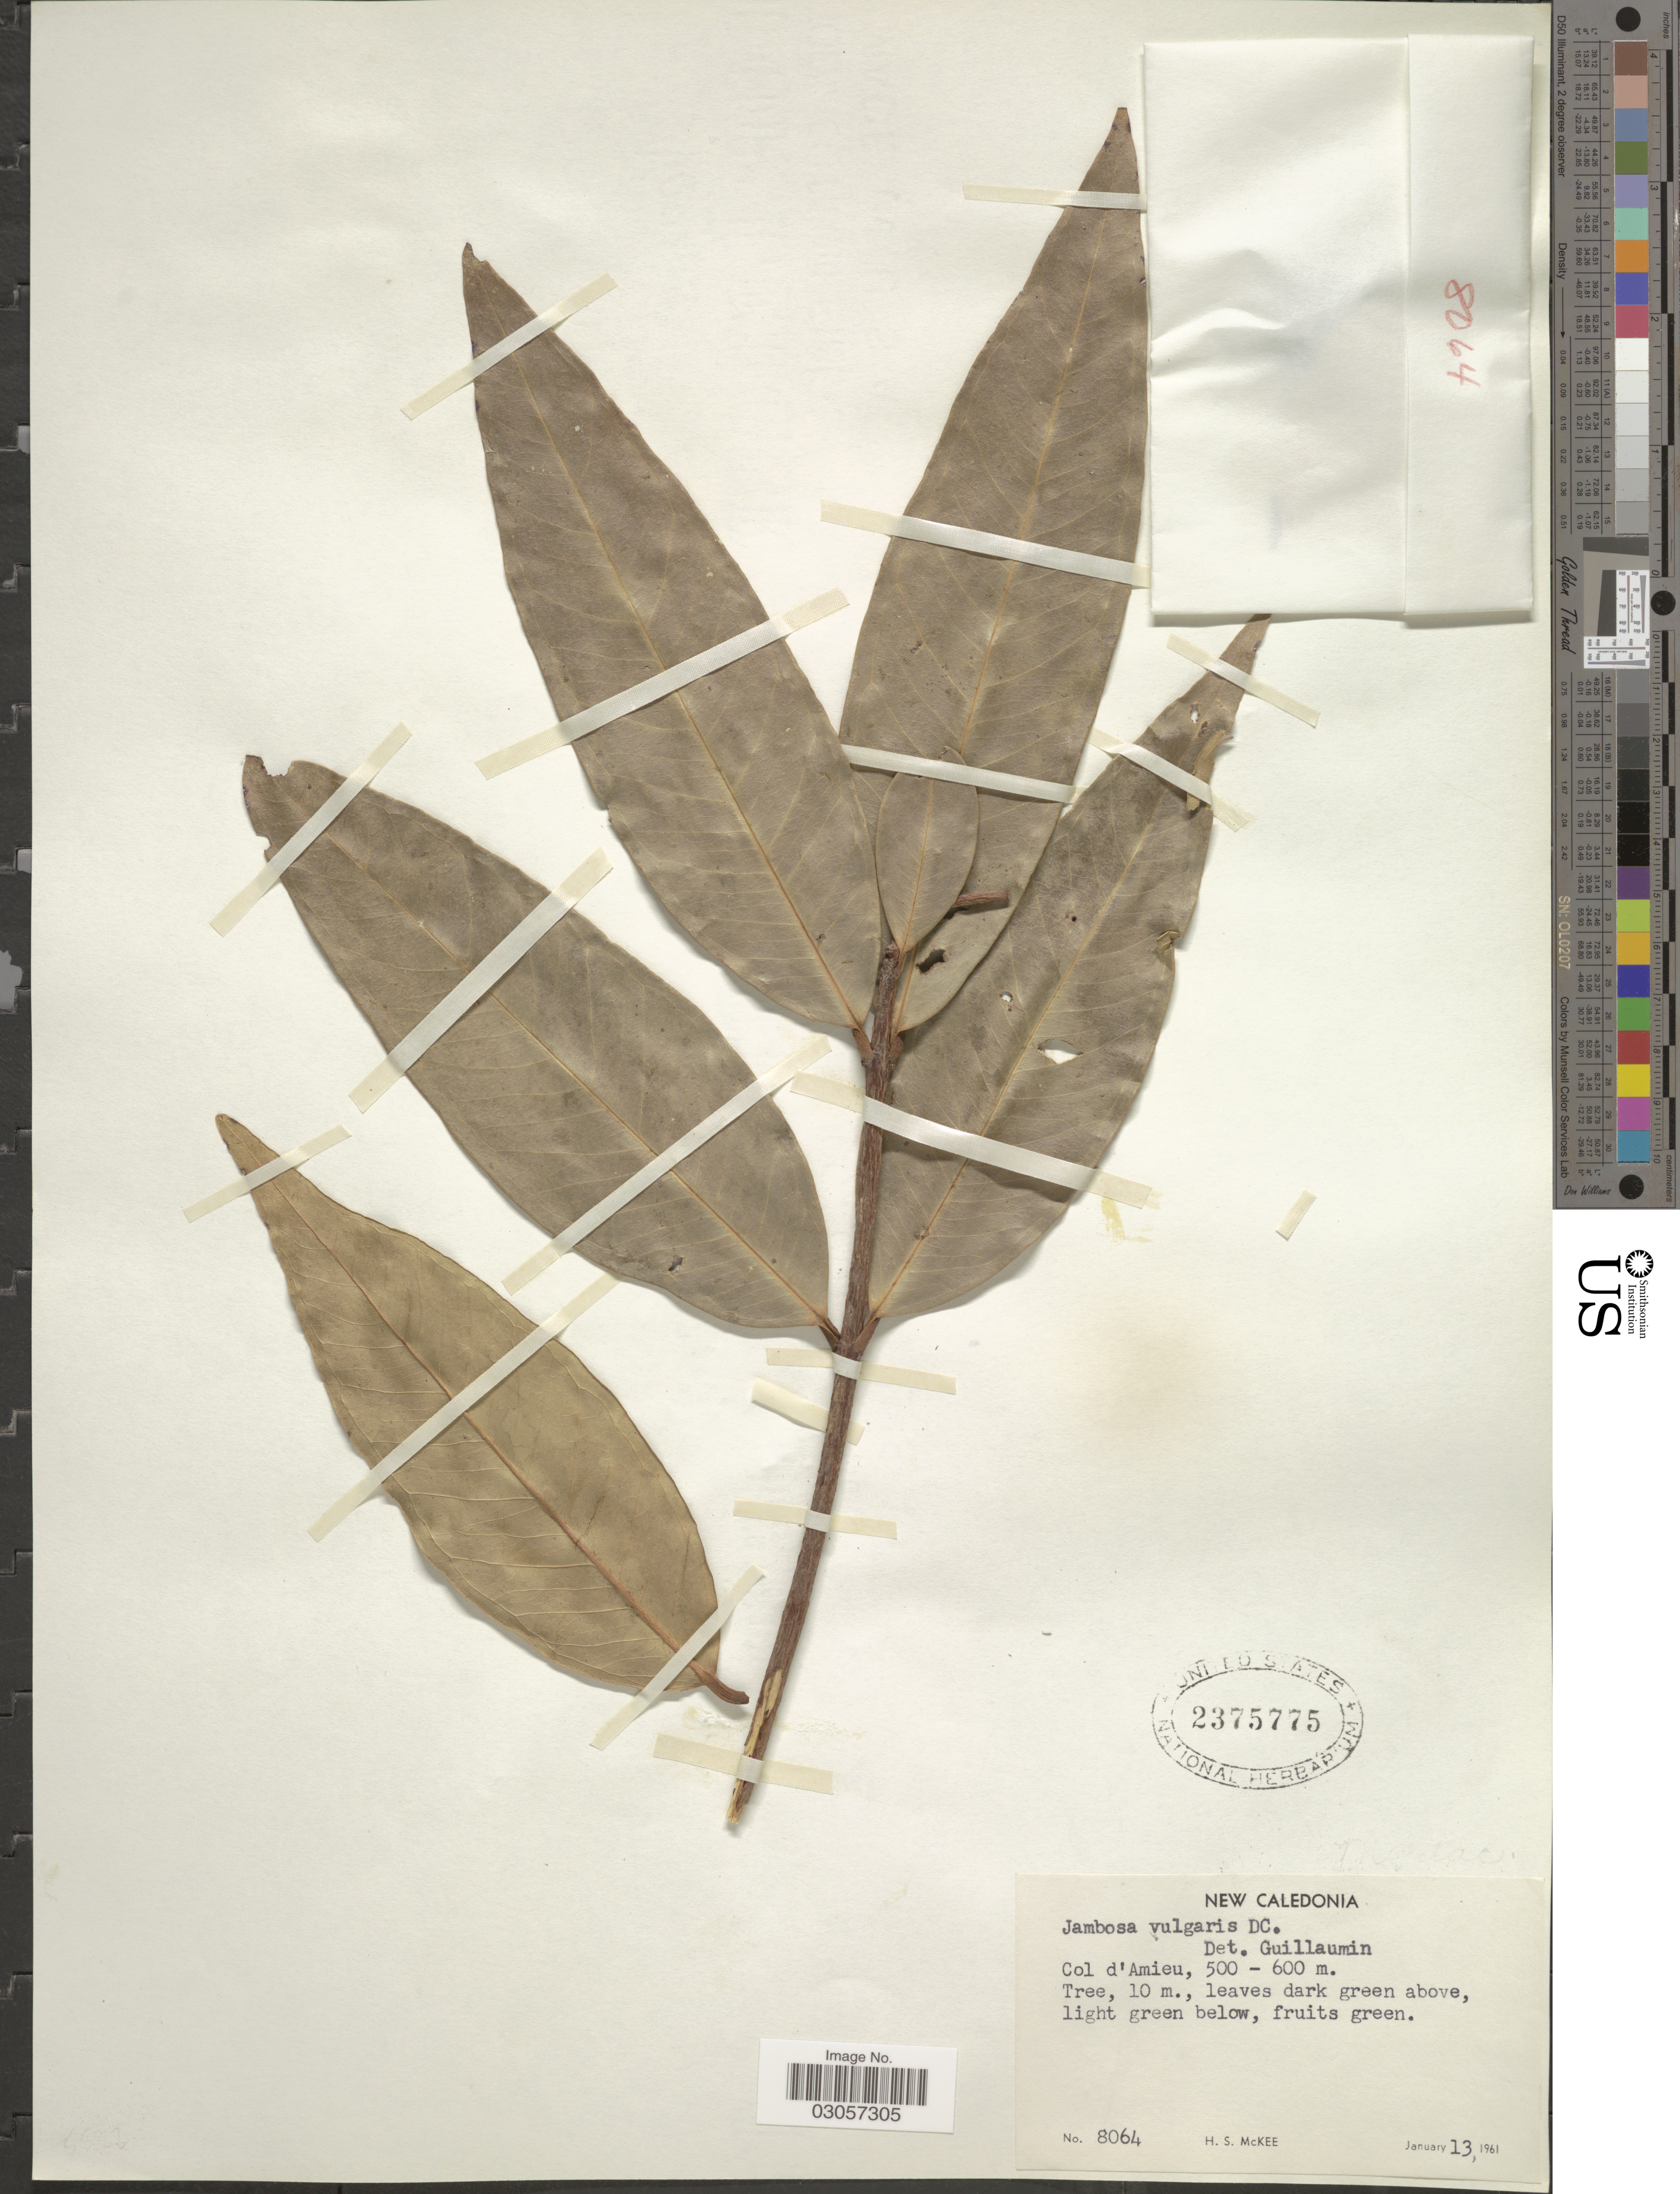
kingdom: Plantae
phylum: Tracheophyta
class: Magnoliopsida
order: Myrtales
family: Myrtaceae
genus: Syzygium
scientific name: Syzygium jambos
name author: (L.) Alston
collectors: H. S. McKee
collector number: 8064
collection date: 1961-01-13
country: New Caledonia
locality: Col d'Amieu.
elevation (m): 500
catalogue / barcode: US 2375775